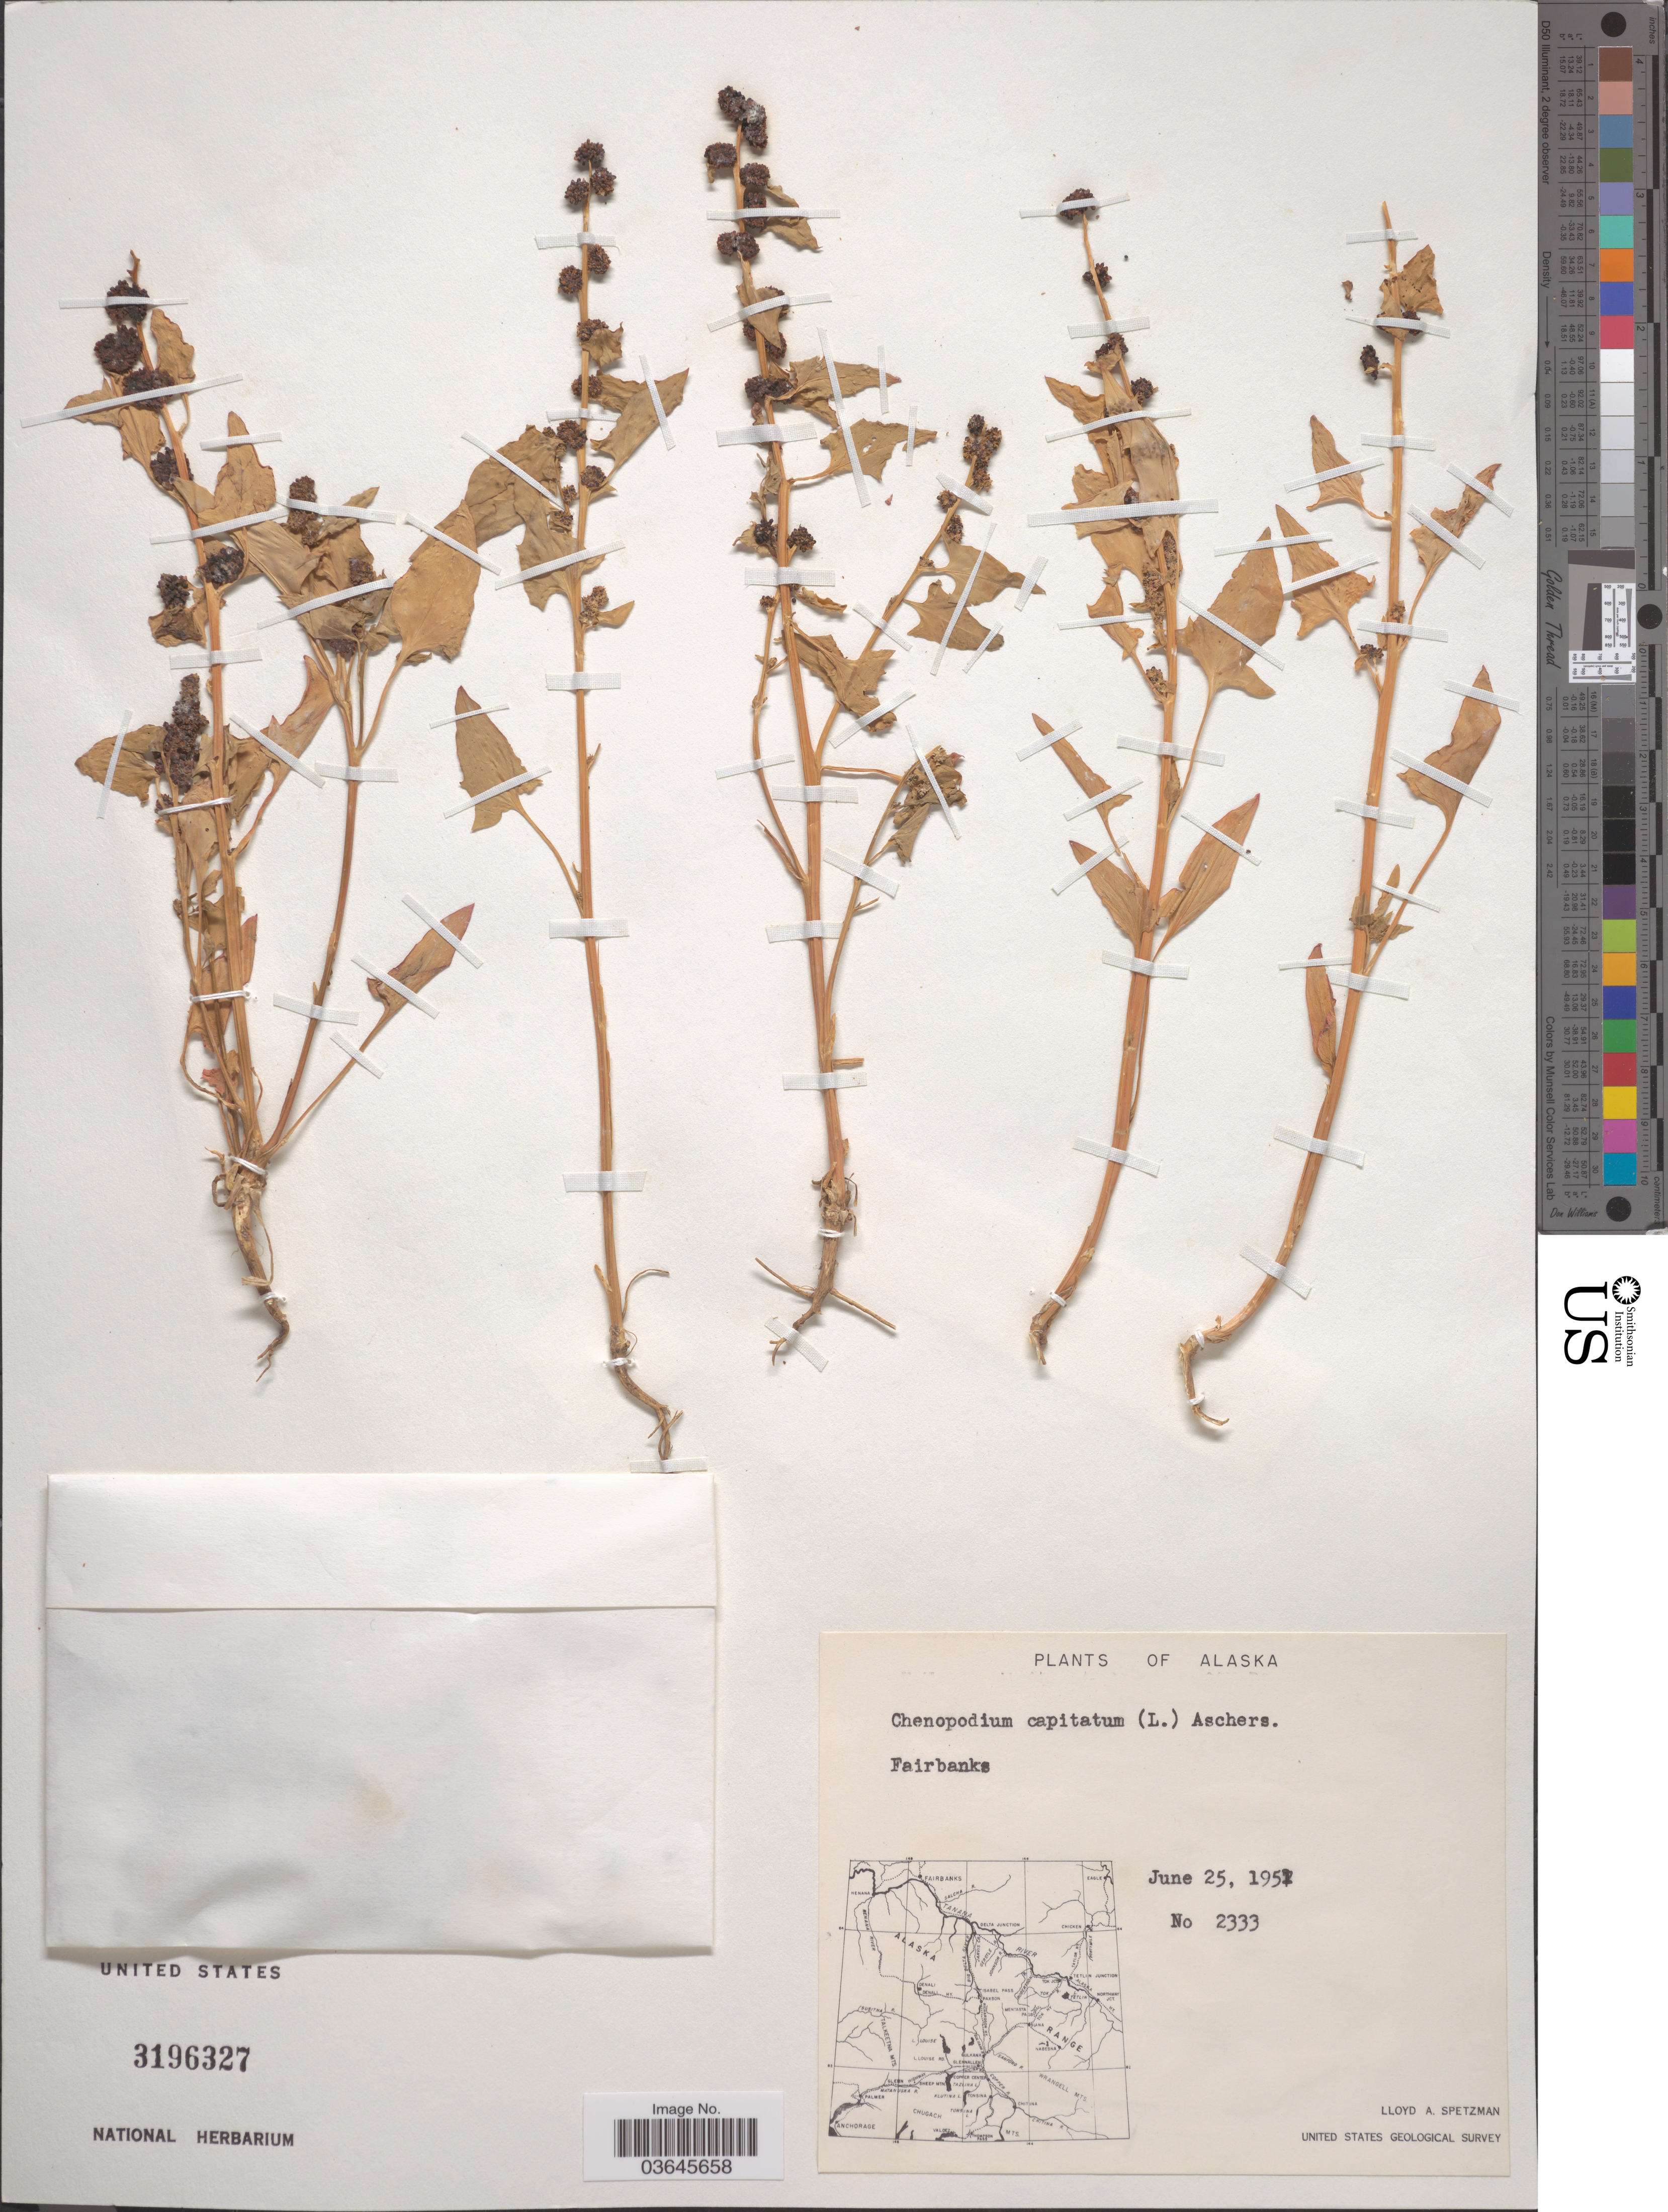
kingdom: Plantae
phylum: Tracheophyta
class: Magnoliopsida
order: Caryophyllales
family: Amaranthaceae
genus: Blitum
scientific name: Blitum capitatum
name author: L.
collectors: L. Spetzman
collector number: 2333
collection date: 1951-06-25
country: United States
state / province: Alaska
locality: Fairbanks.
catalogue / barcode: US 3196327